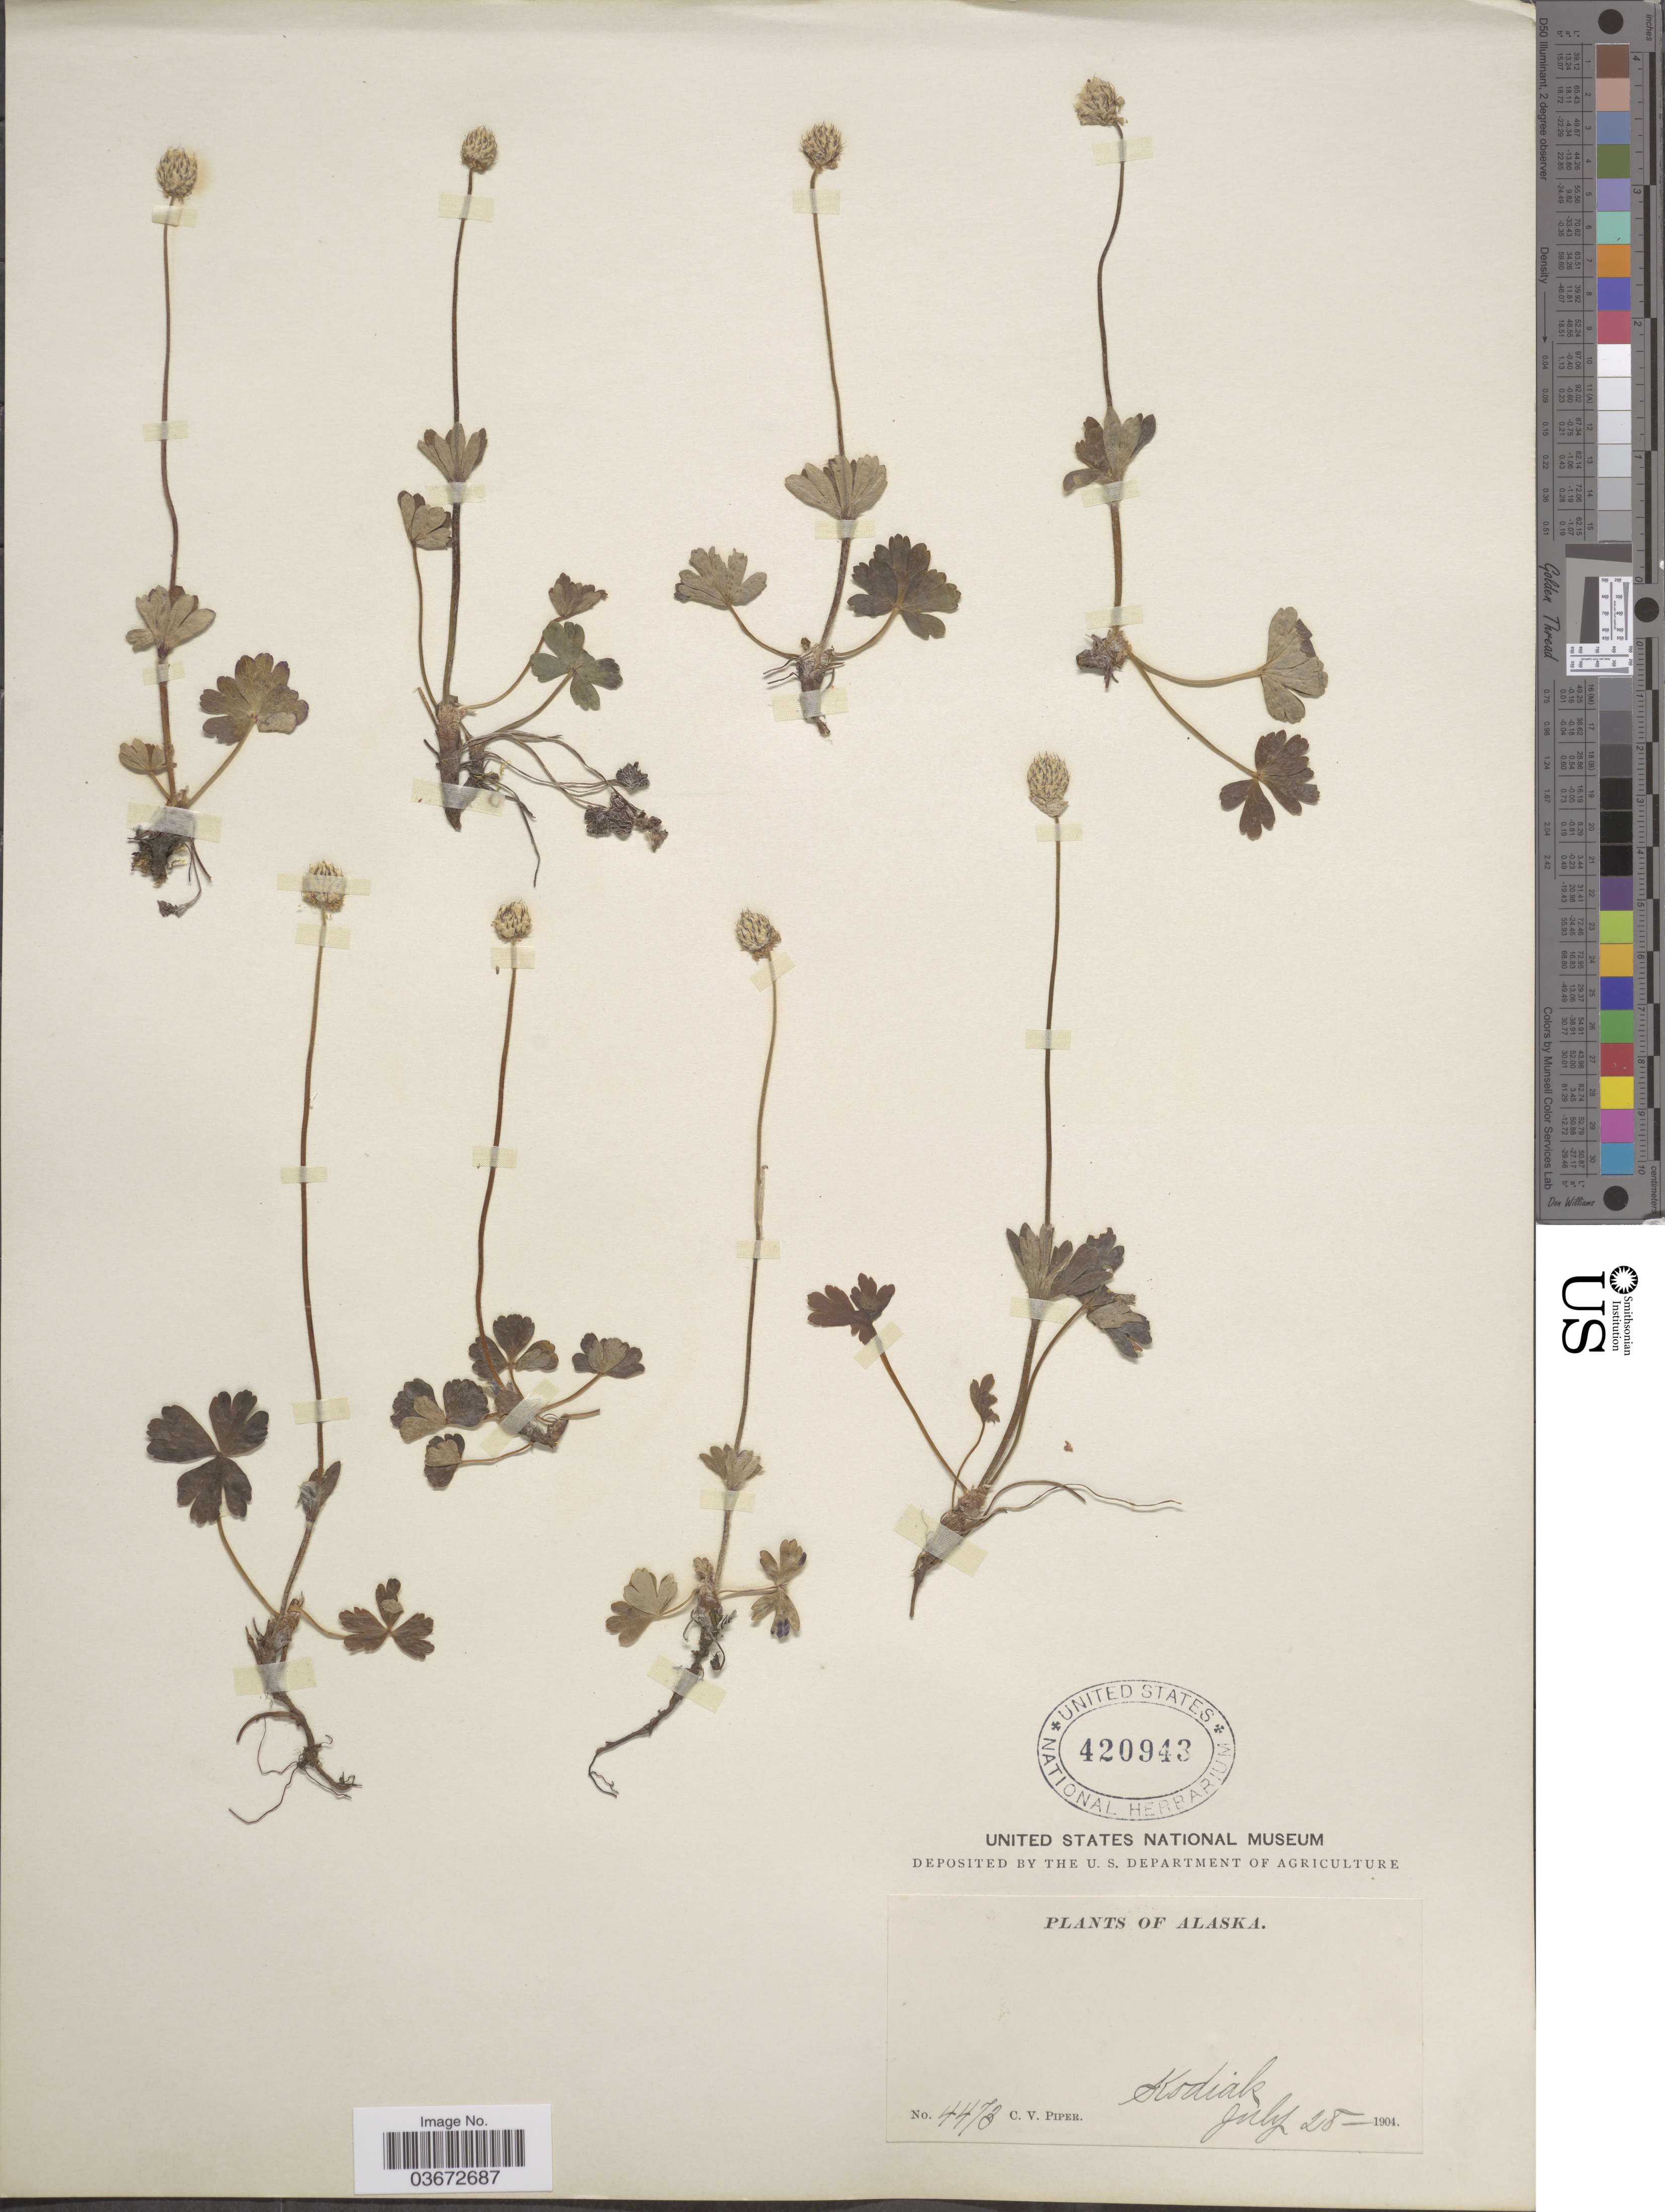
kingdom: Plantae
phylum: Tracheophyta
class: Magnoliopsida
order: Ranunculales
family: Ranunculaceae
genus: Anemone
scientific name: Anemone parviflora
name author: Michx.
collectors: C. V. Piper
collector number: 4473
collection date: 1904-07-28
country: United States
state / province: Alaska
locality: Kodiak.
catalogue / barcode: US 420943